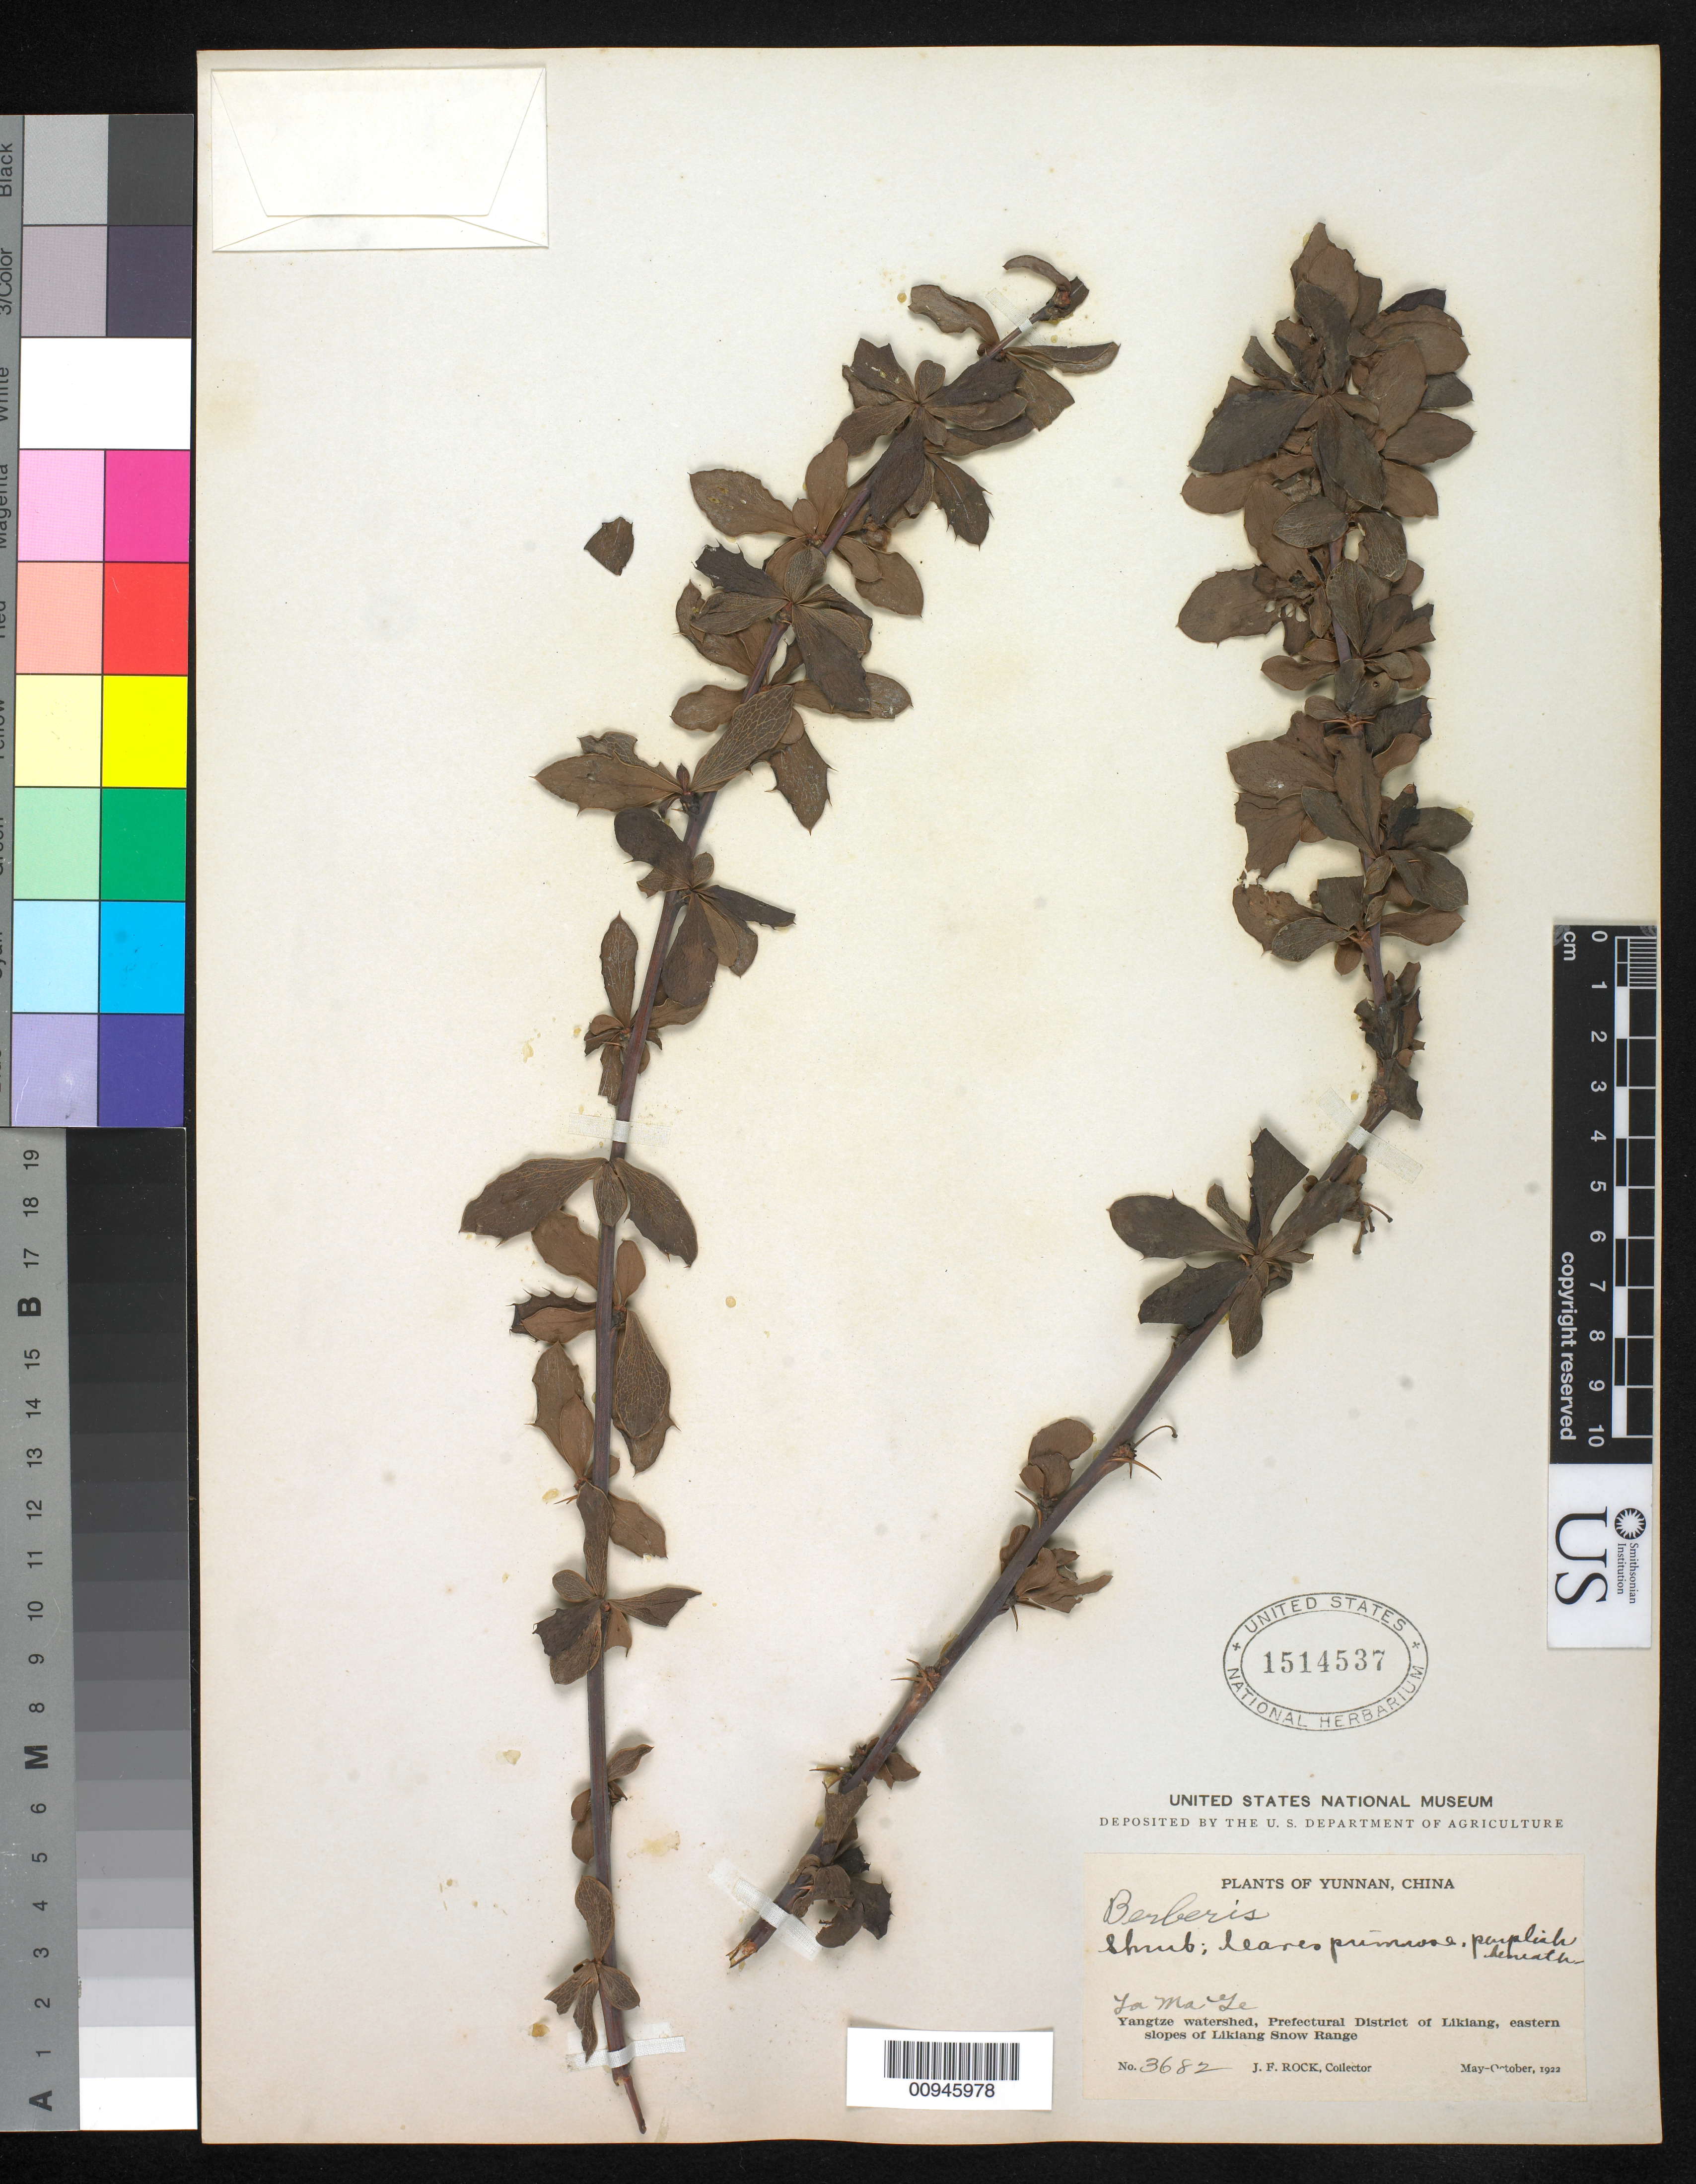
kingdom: Plantae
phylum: Tracheophyta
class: Magnoliopsida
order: Ranunculales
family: Berberidaceae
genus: Berberis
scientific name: Berberis sp.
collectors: J. F. Rock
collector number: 3682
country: China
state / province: Yunnan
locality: La Ma Ge, Yangtze watershed, Prefectural District of Likiang, Eslopes of Likiang Snow Range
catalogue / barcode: US 1514537